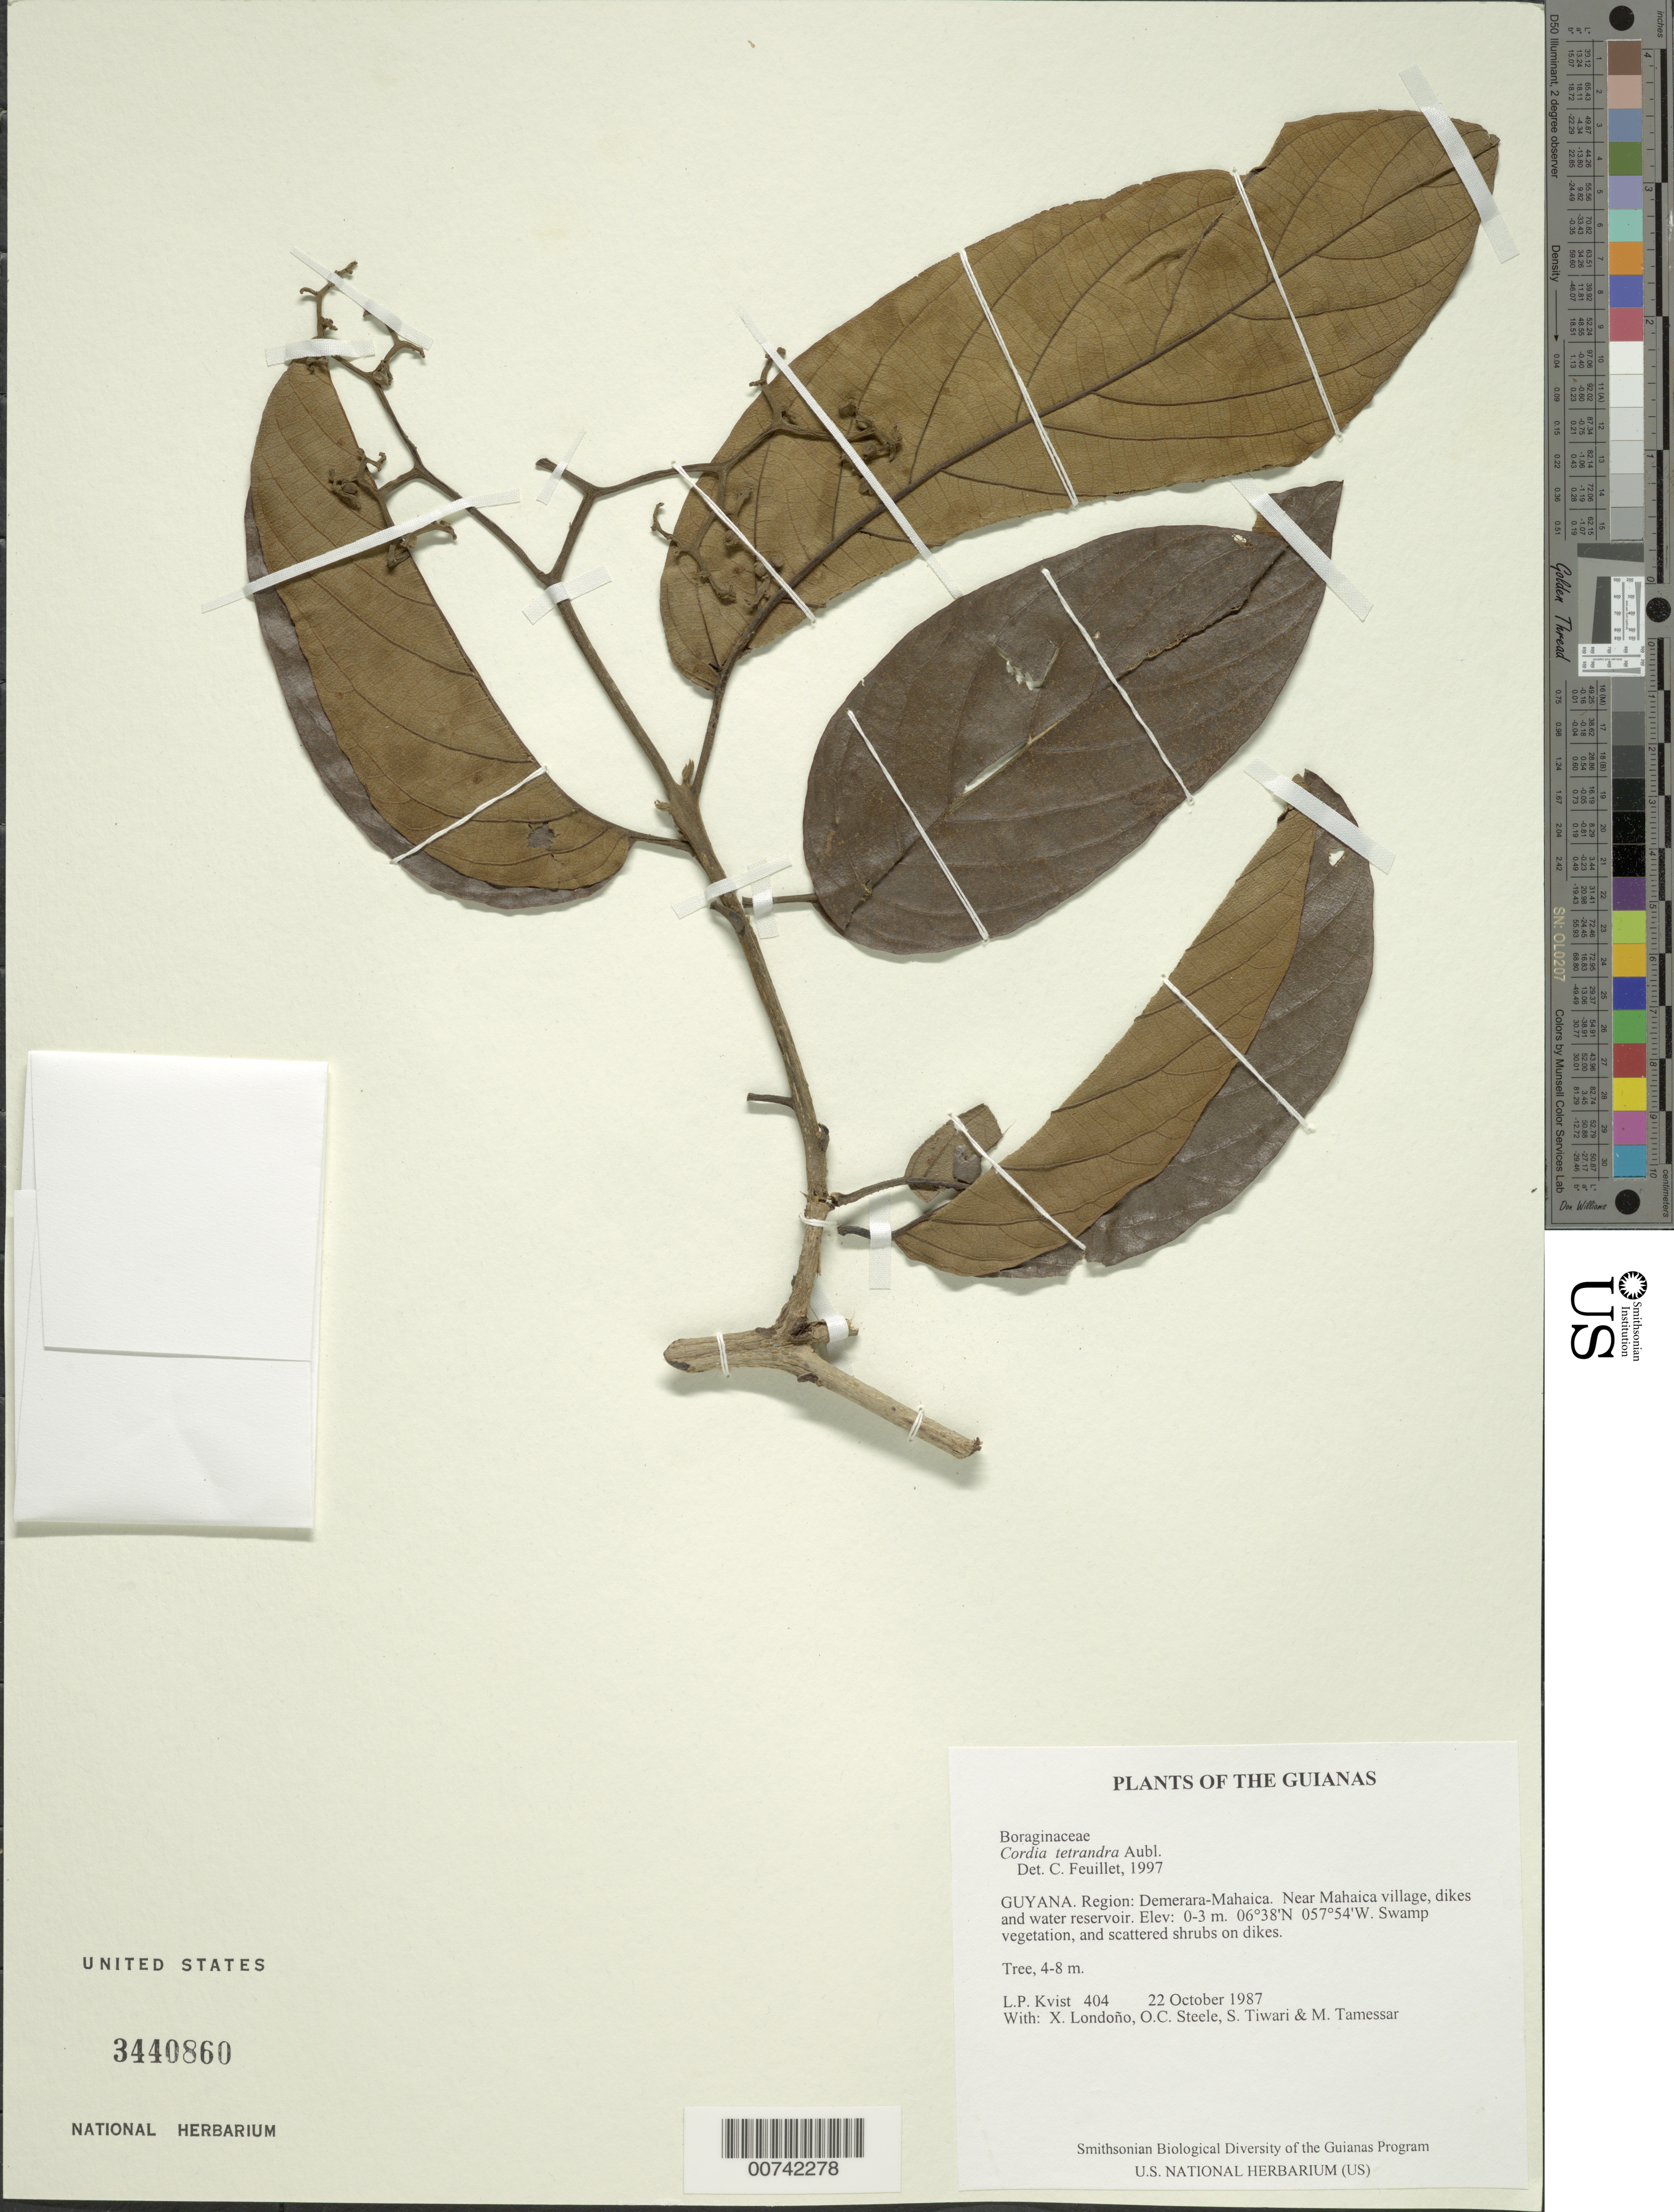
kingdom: Plantae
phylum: Tracheophyta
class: Magnoliopsida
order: Boraginales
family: Cordiaceae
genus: Cordia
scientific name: Cordia tetrandra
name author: Aubl.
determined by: Feuillet, C.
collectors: L. P. Kvist, X. Londoño, O. C. Steele, S. Tiwari & M. Tamessar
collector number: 404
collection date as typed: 22 October 1987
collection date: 1987-10-22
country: Guyana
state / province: Demerara-Mahaica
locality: Near Mahaica village, dikes and water reservoir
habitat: Swamp vegetation, and scattered shrubs on dikes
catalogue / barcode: US 3440860